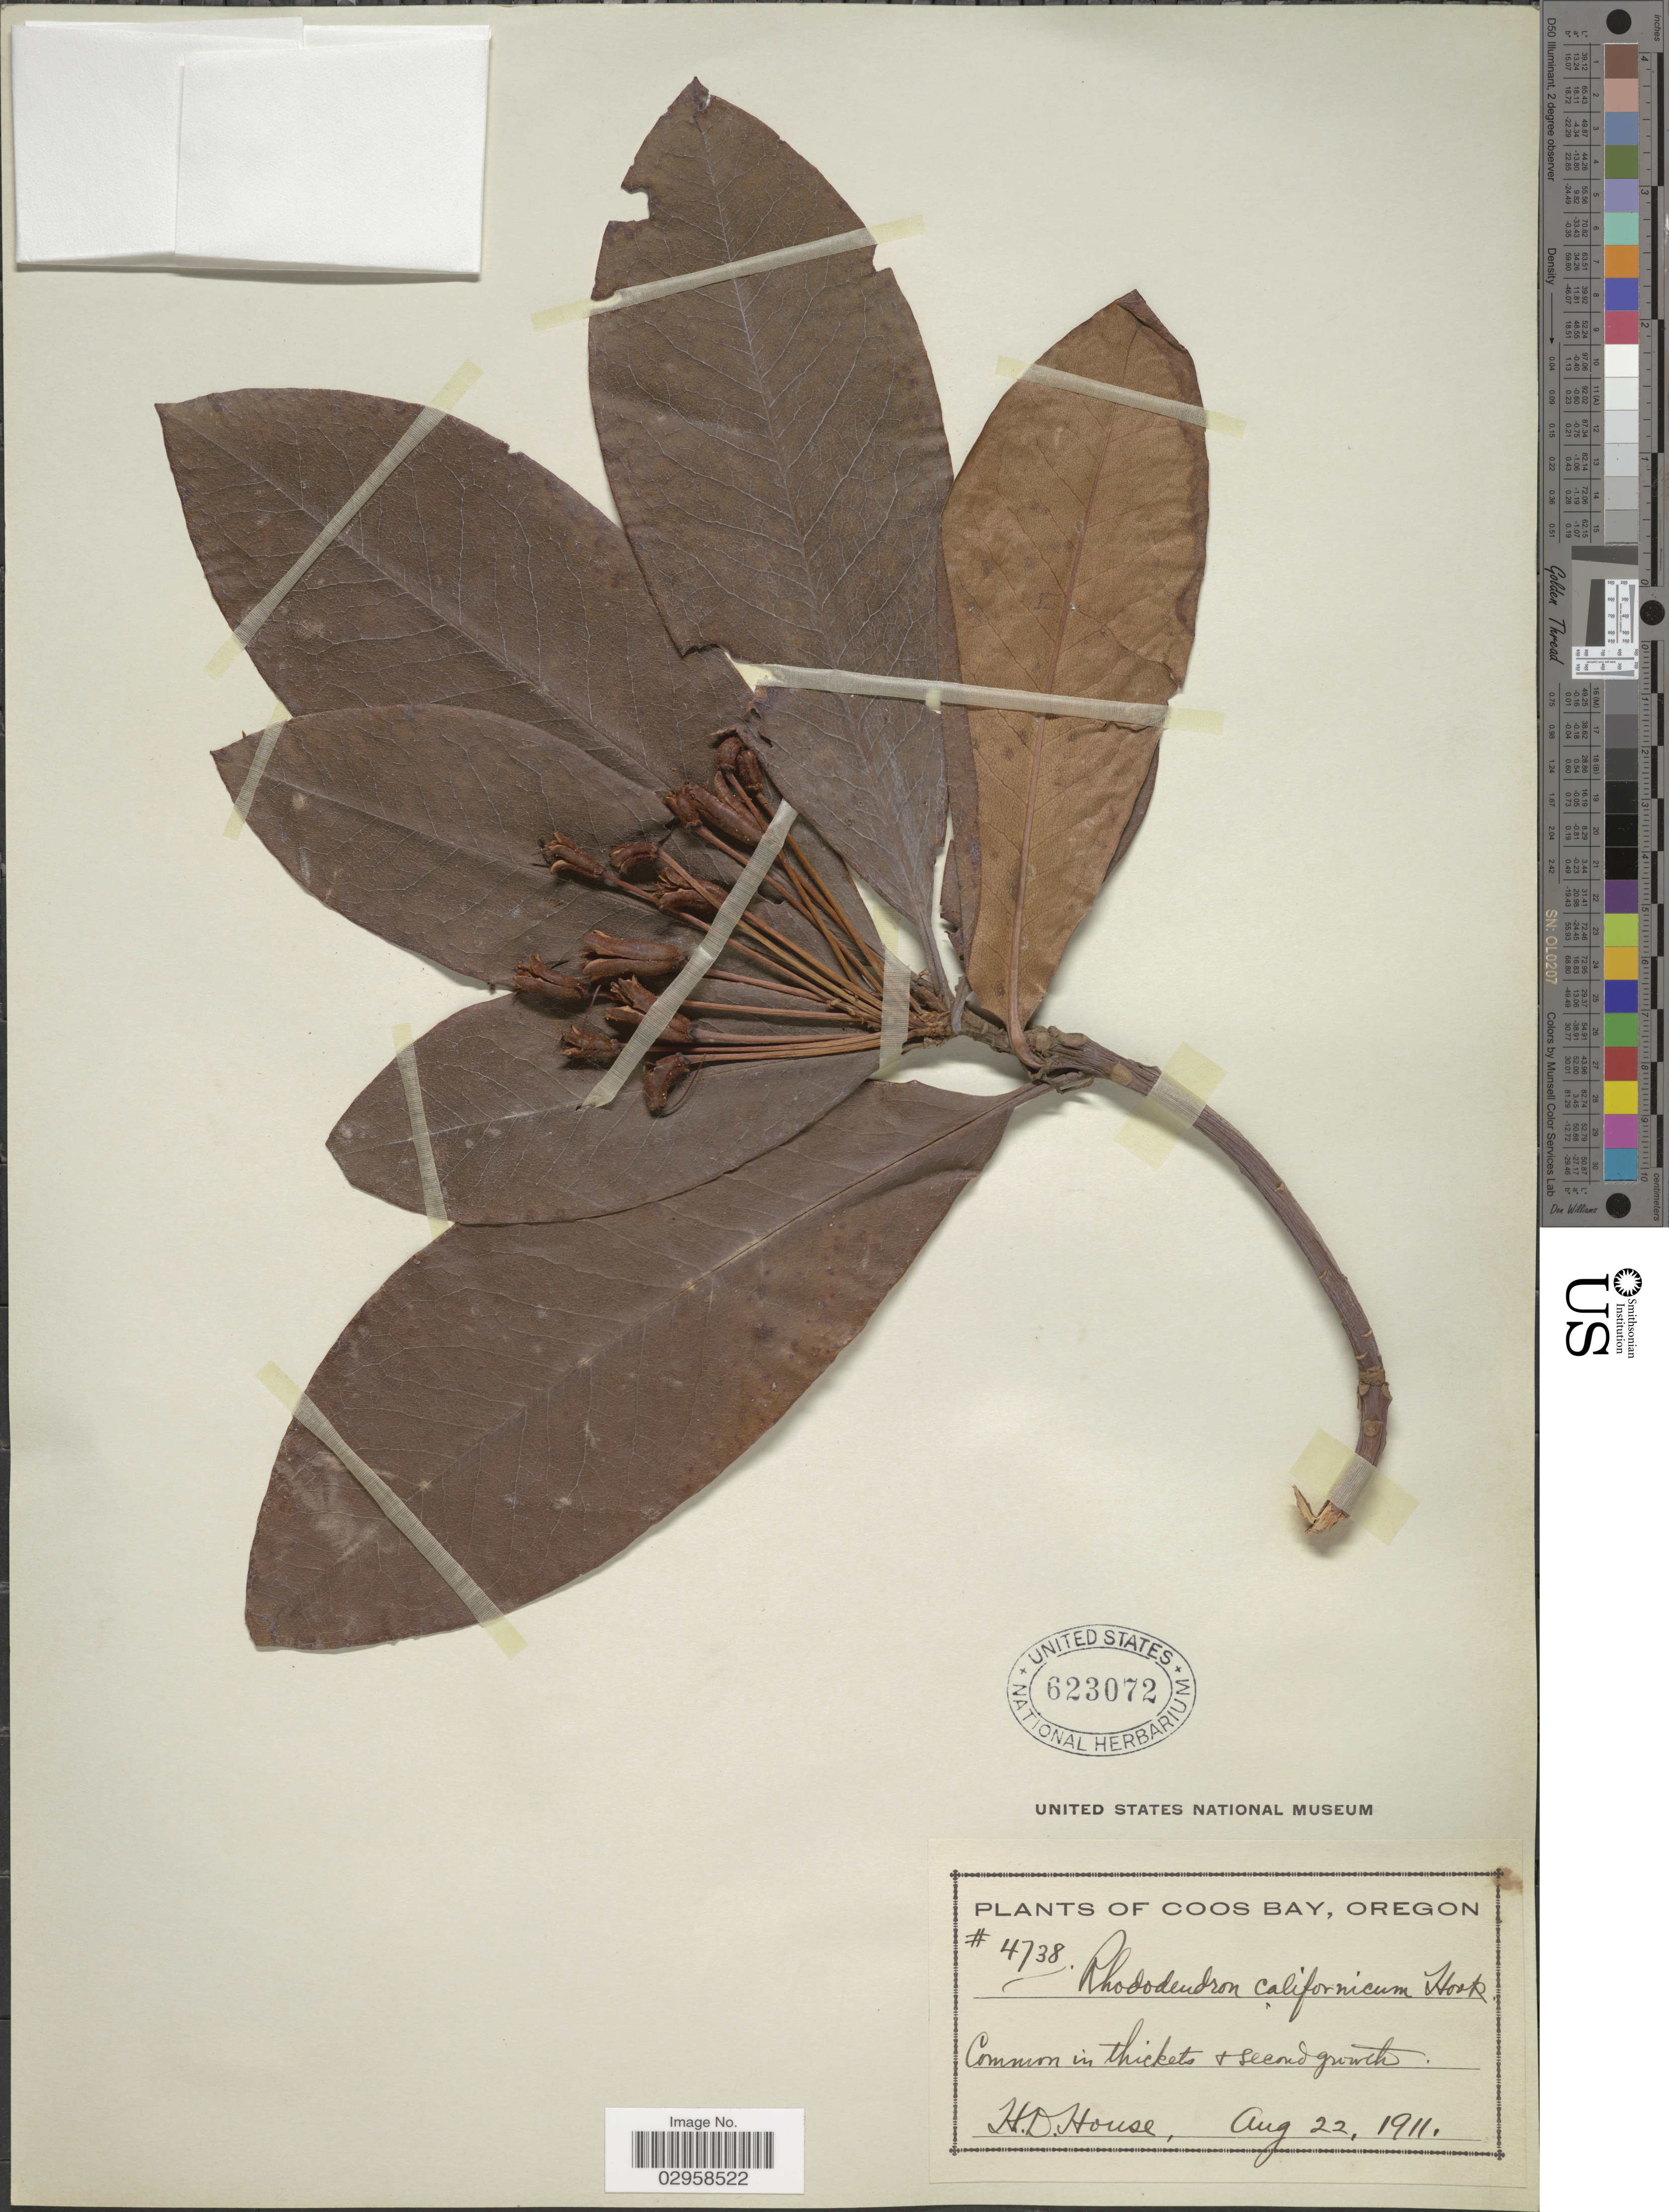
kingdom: Plantae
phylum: Tracheophyta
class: Magnoliopsida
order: Ericales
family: Ericaceae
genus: Rhododendron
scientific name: Rhododendron macrophyllum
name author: D. Don ex G. Don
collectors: H. D. House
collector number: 4738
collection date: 1911-08-22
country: United States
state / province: Oregon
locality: Coos Bay.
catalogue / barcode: US 623072